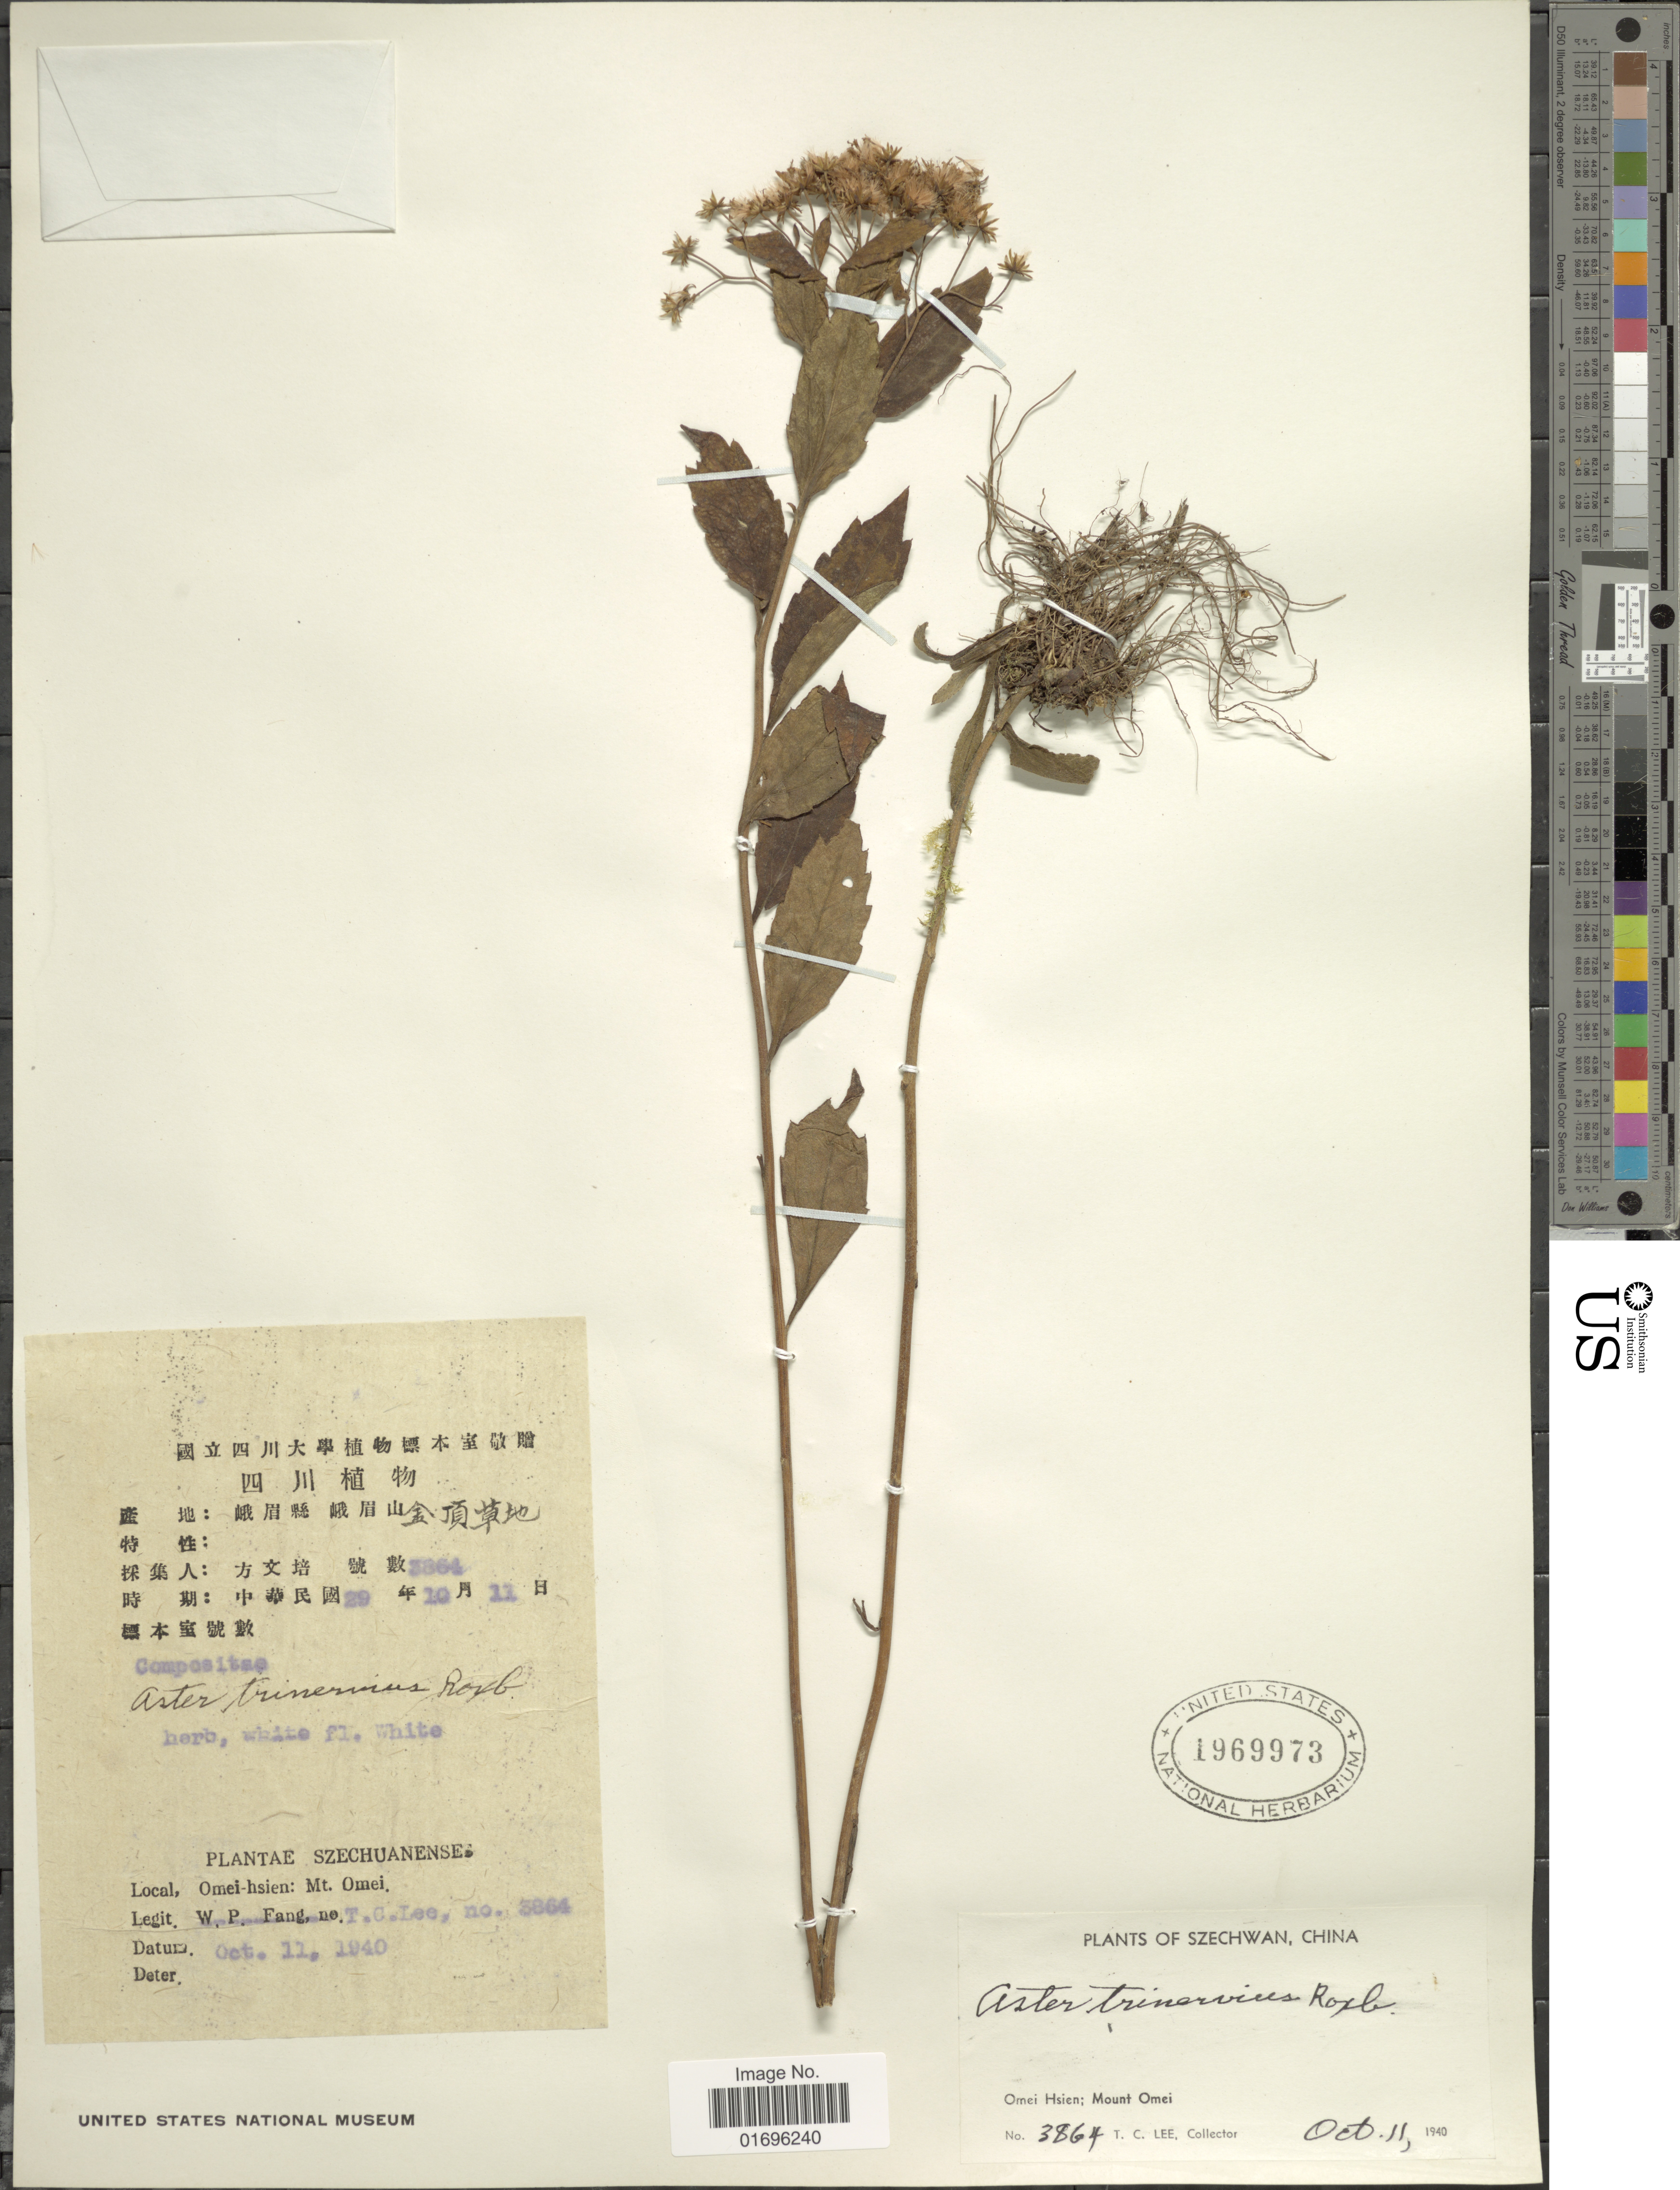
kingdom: Plantae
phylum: Tracheophyta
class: Magnoliopsida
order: Asterales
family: Asteraceae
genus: Aster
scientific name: Aster ageratoides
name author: Turcz.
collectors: T. Lee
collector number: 3864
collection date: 1940-10-11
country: China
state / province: Sichuan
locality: Szechwan, China. Omei hsien; Mount Omei.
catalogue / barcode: US 1969973